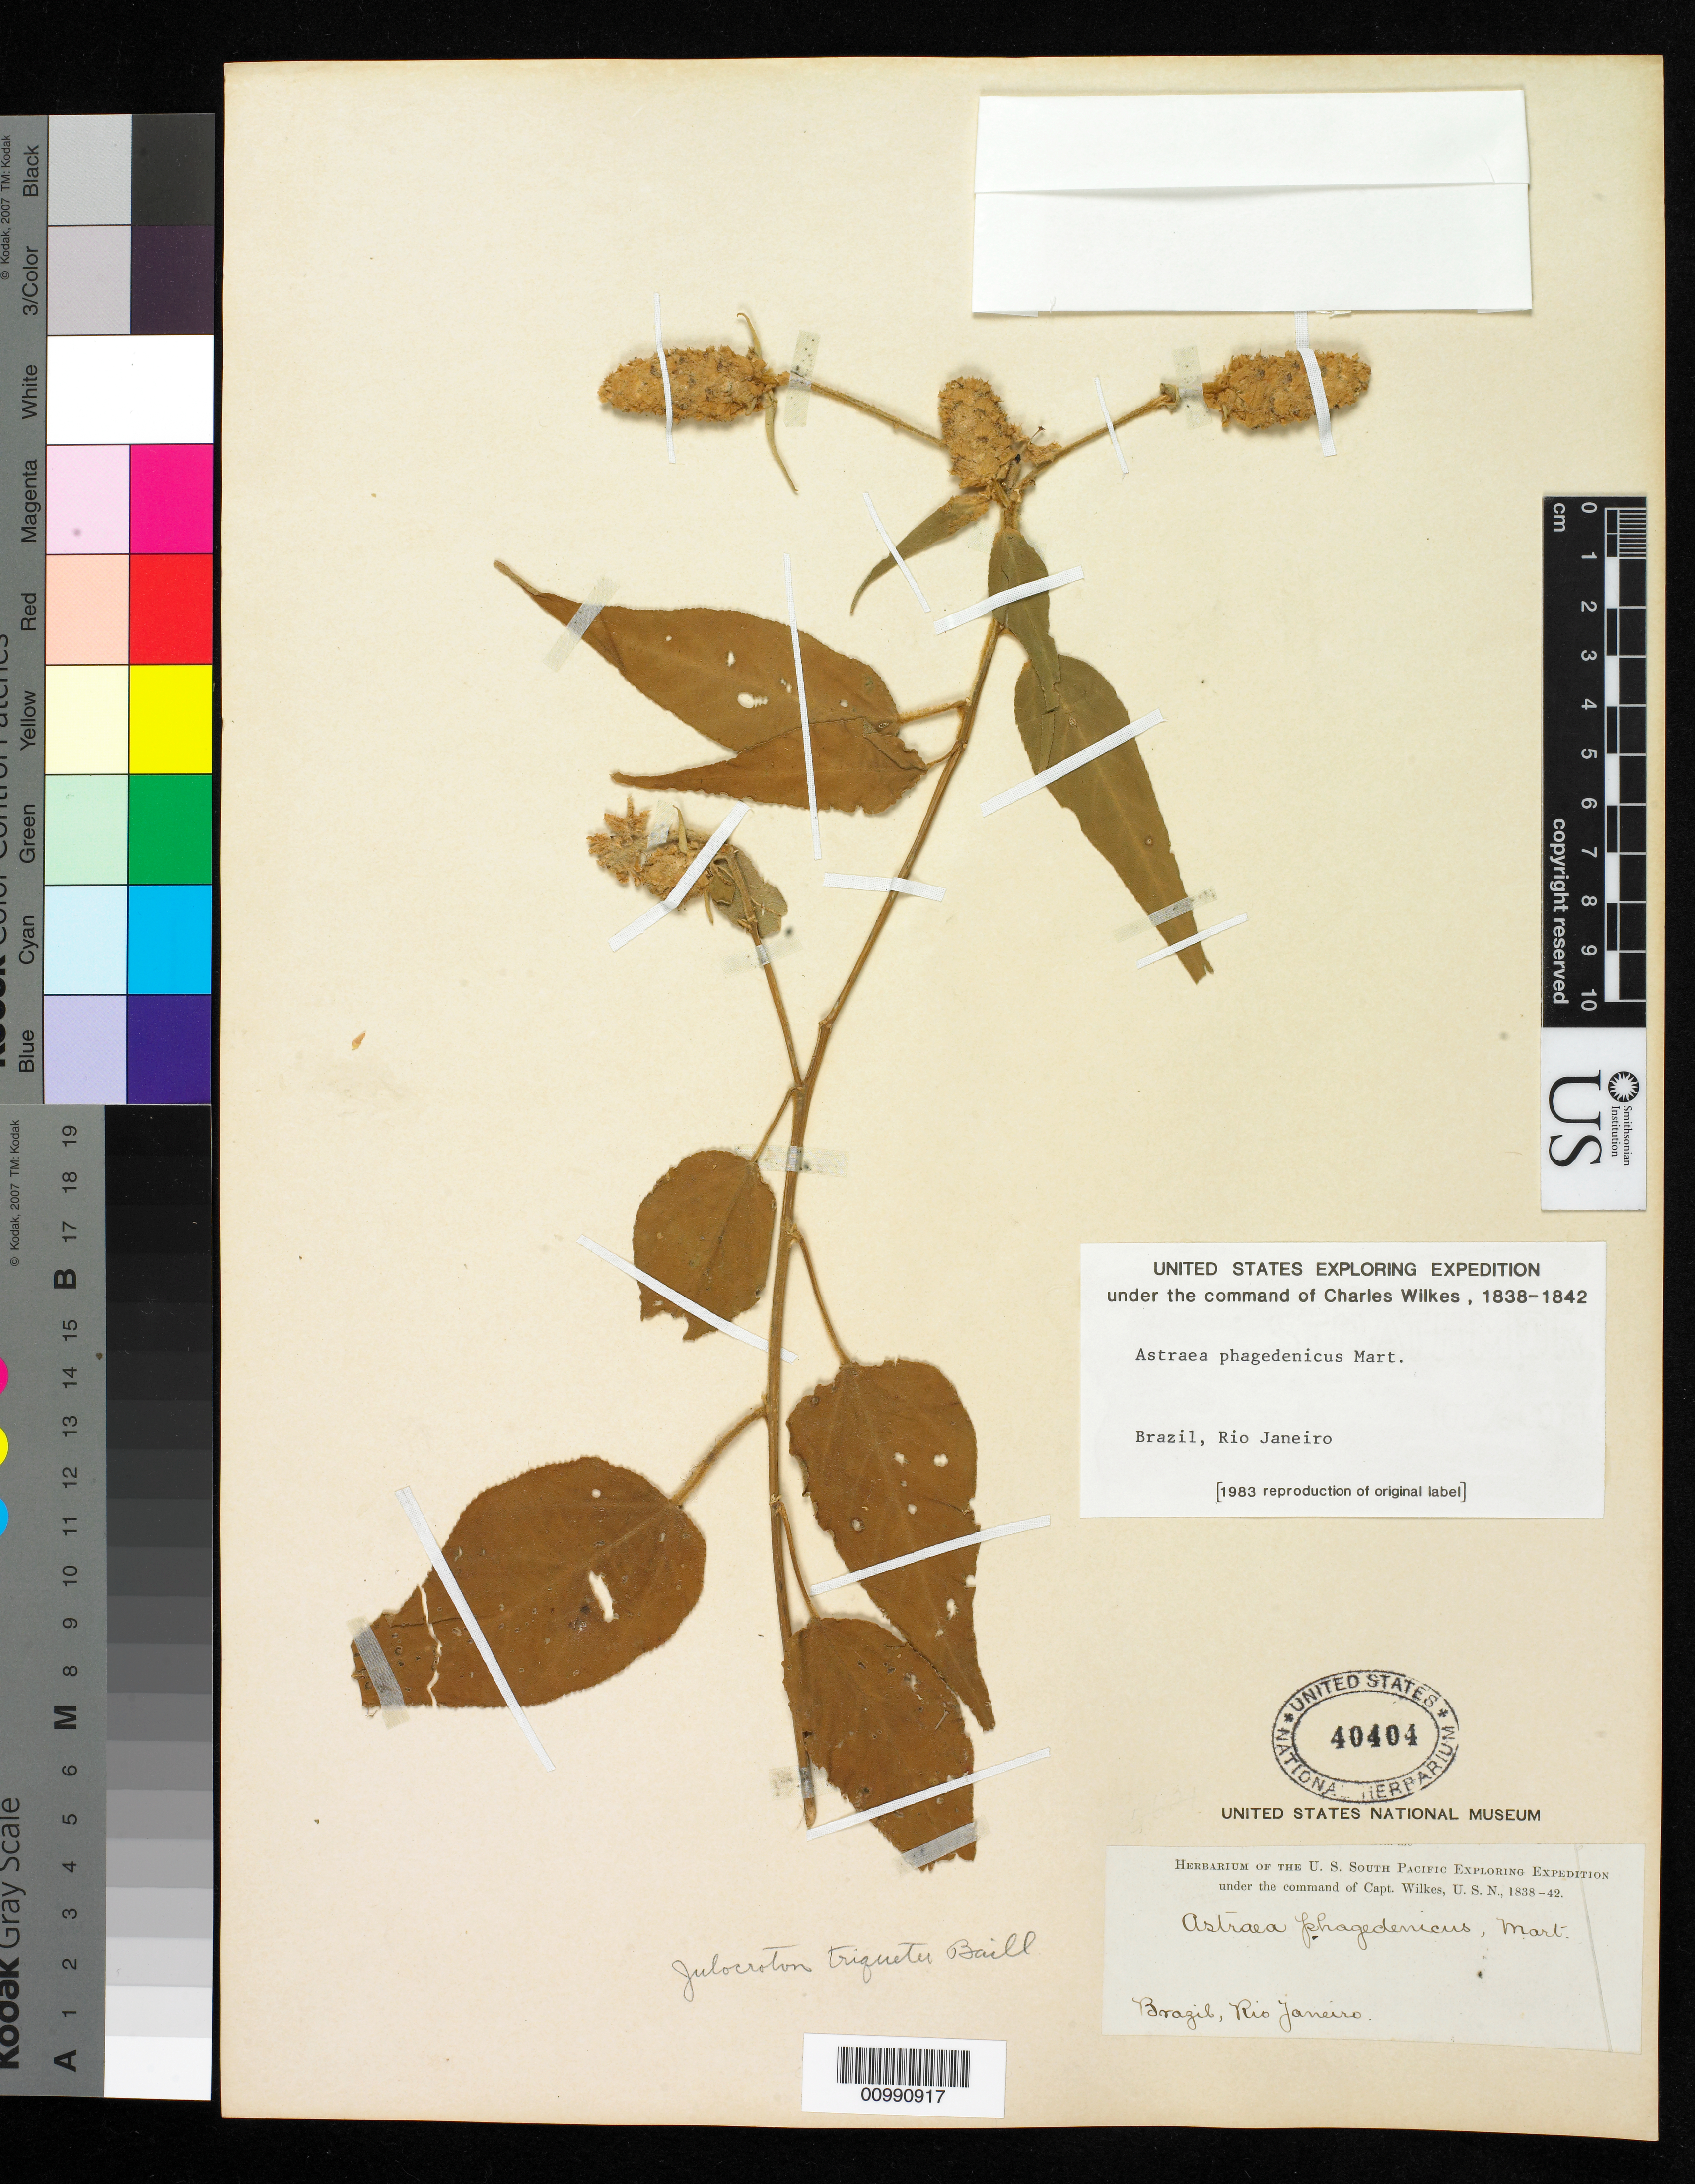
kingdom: Plantae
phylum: Tracheophyta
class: Magnoliopsida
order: Malpighiales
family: Euphorbiaceae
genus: Julocroton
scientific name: Julocroton triqueter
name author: (Lam.) Didr.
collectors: Wilkes Explor. Exped.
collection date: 1838/1842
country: Brazil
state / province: Rio de Janeiro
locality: Brazil, Rio Janeiro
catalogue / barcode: US 40404